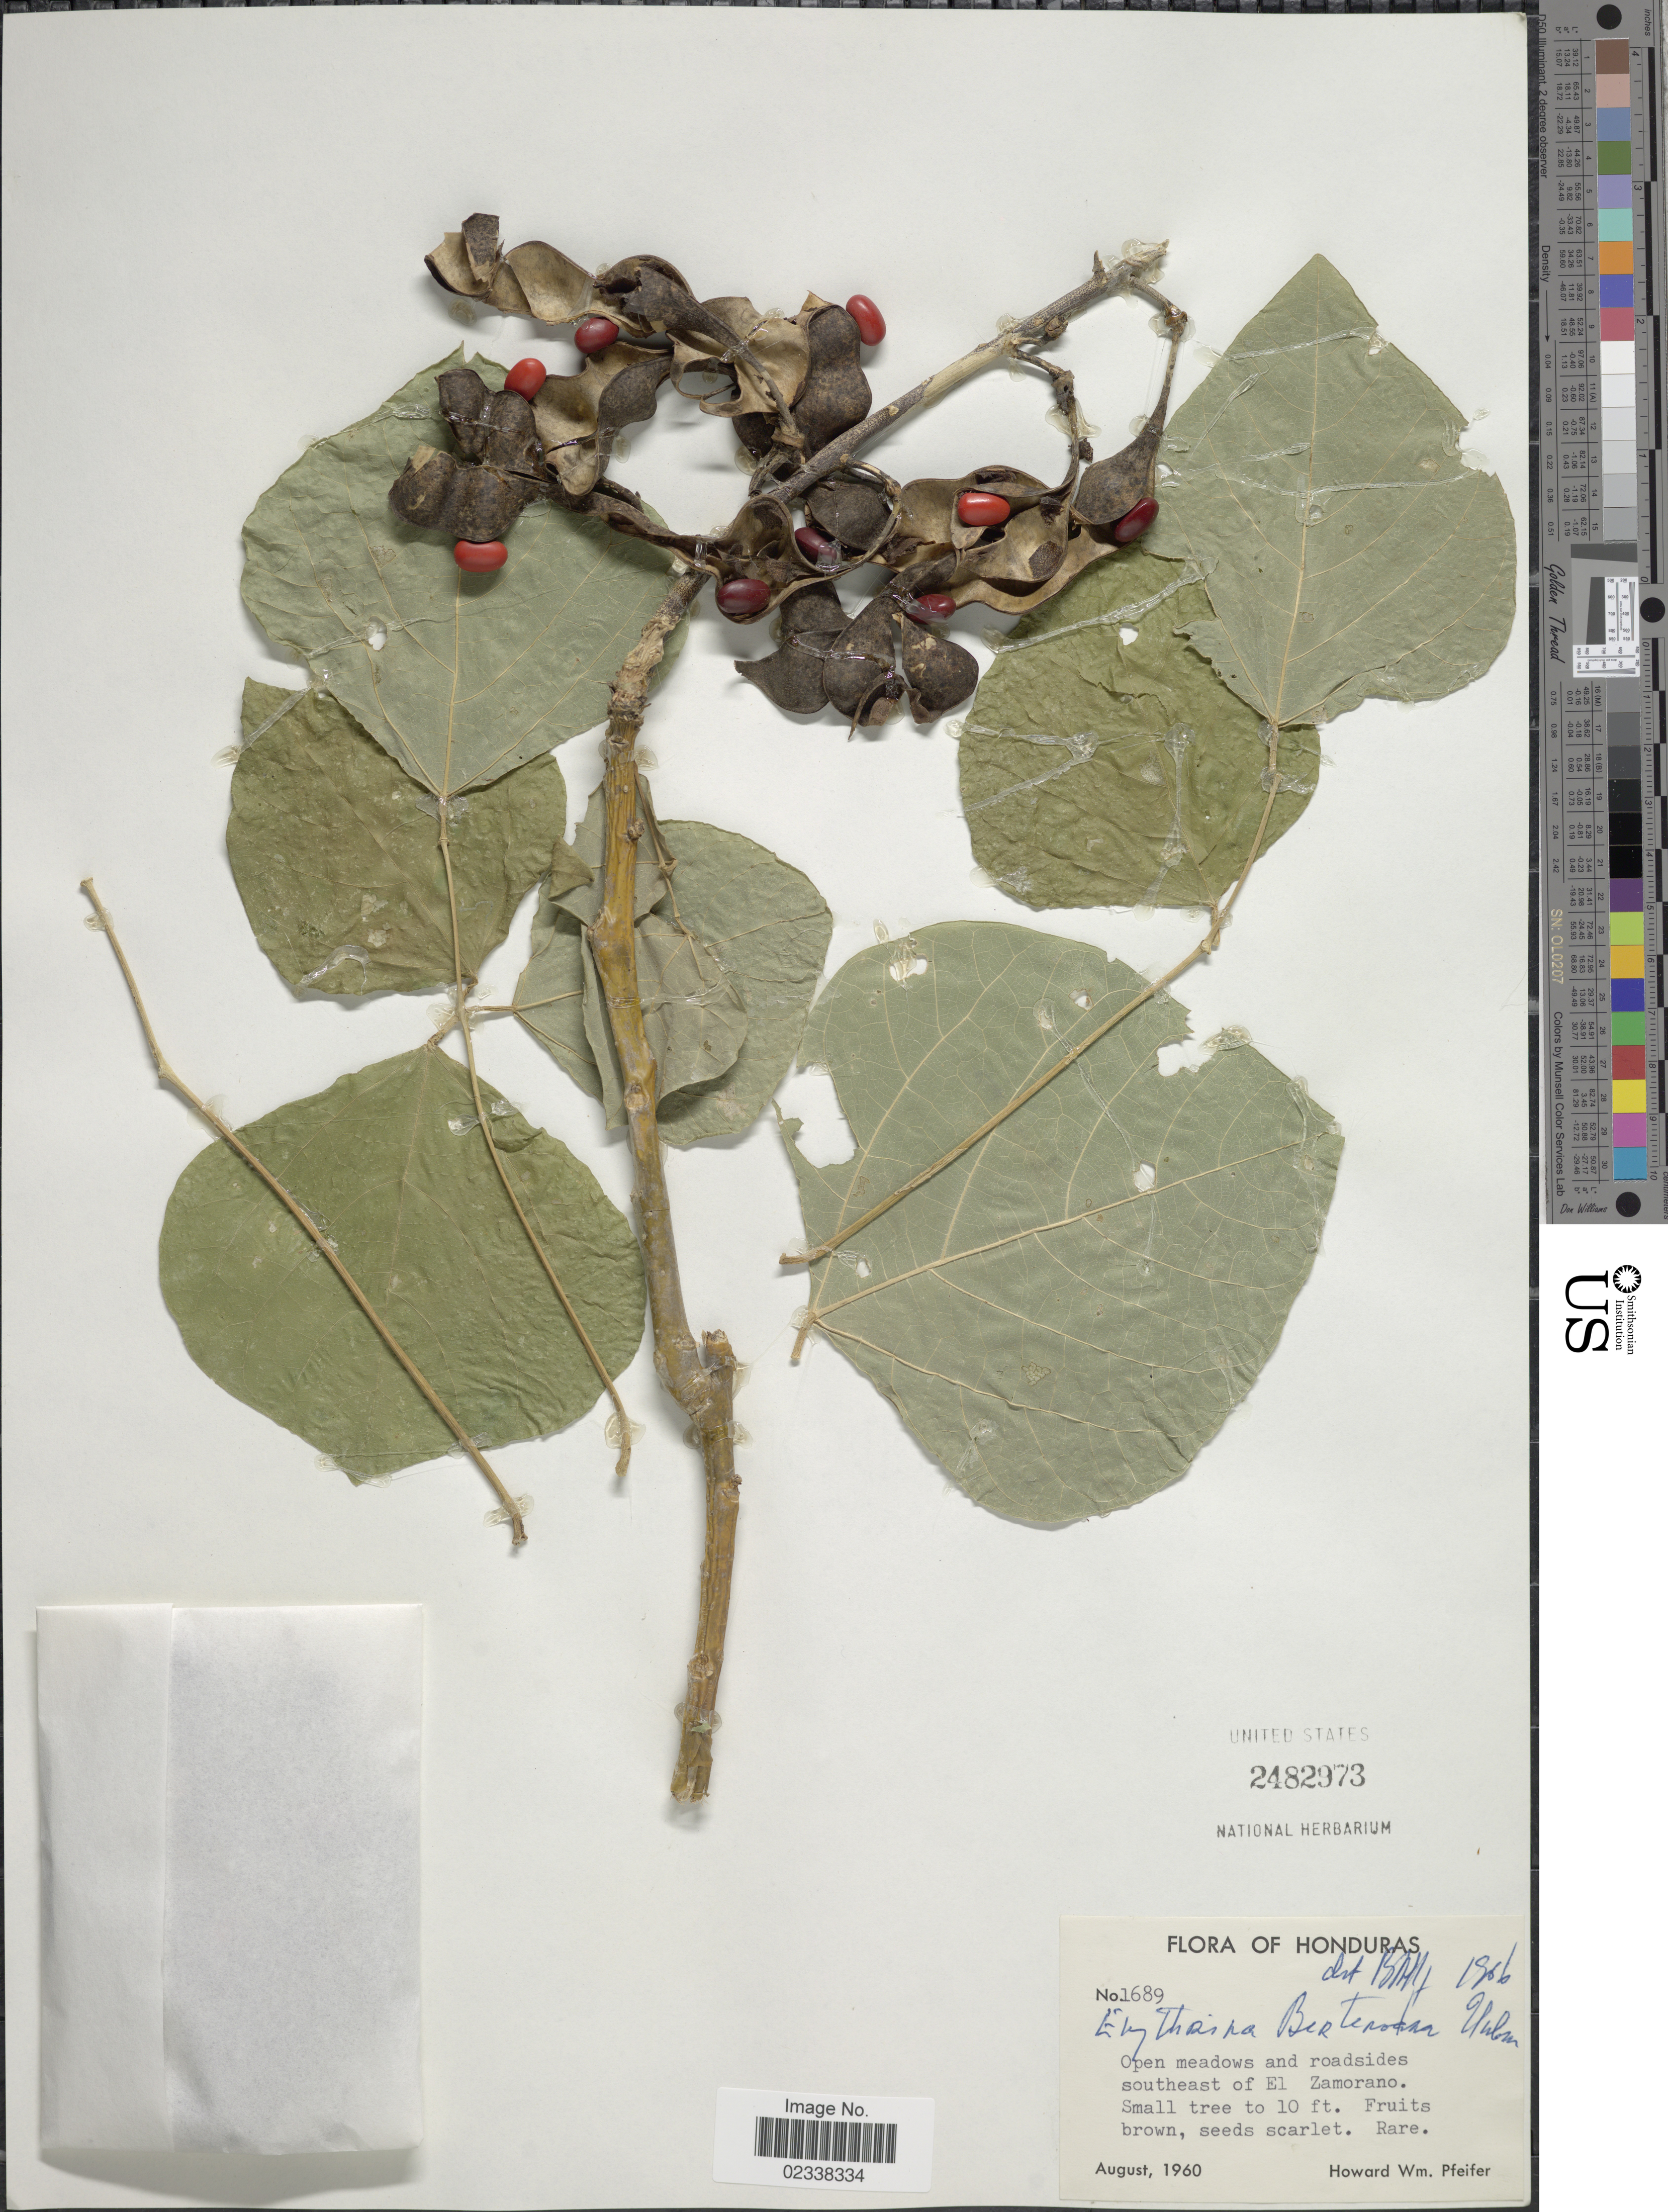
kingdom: Plantae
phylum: Tracheophyta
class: Magnoliopsida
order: Fabales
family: Fabaceae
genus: Erythrina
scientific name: Erythrina berteroana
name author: Urb.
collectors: H. W. Pfeifer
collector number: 1689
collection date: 1960-08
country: Honduras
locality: southeast of El Zamorano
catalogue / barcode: US 2482973